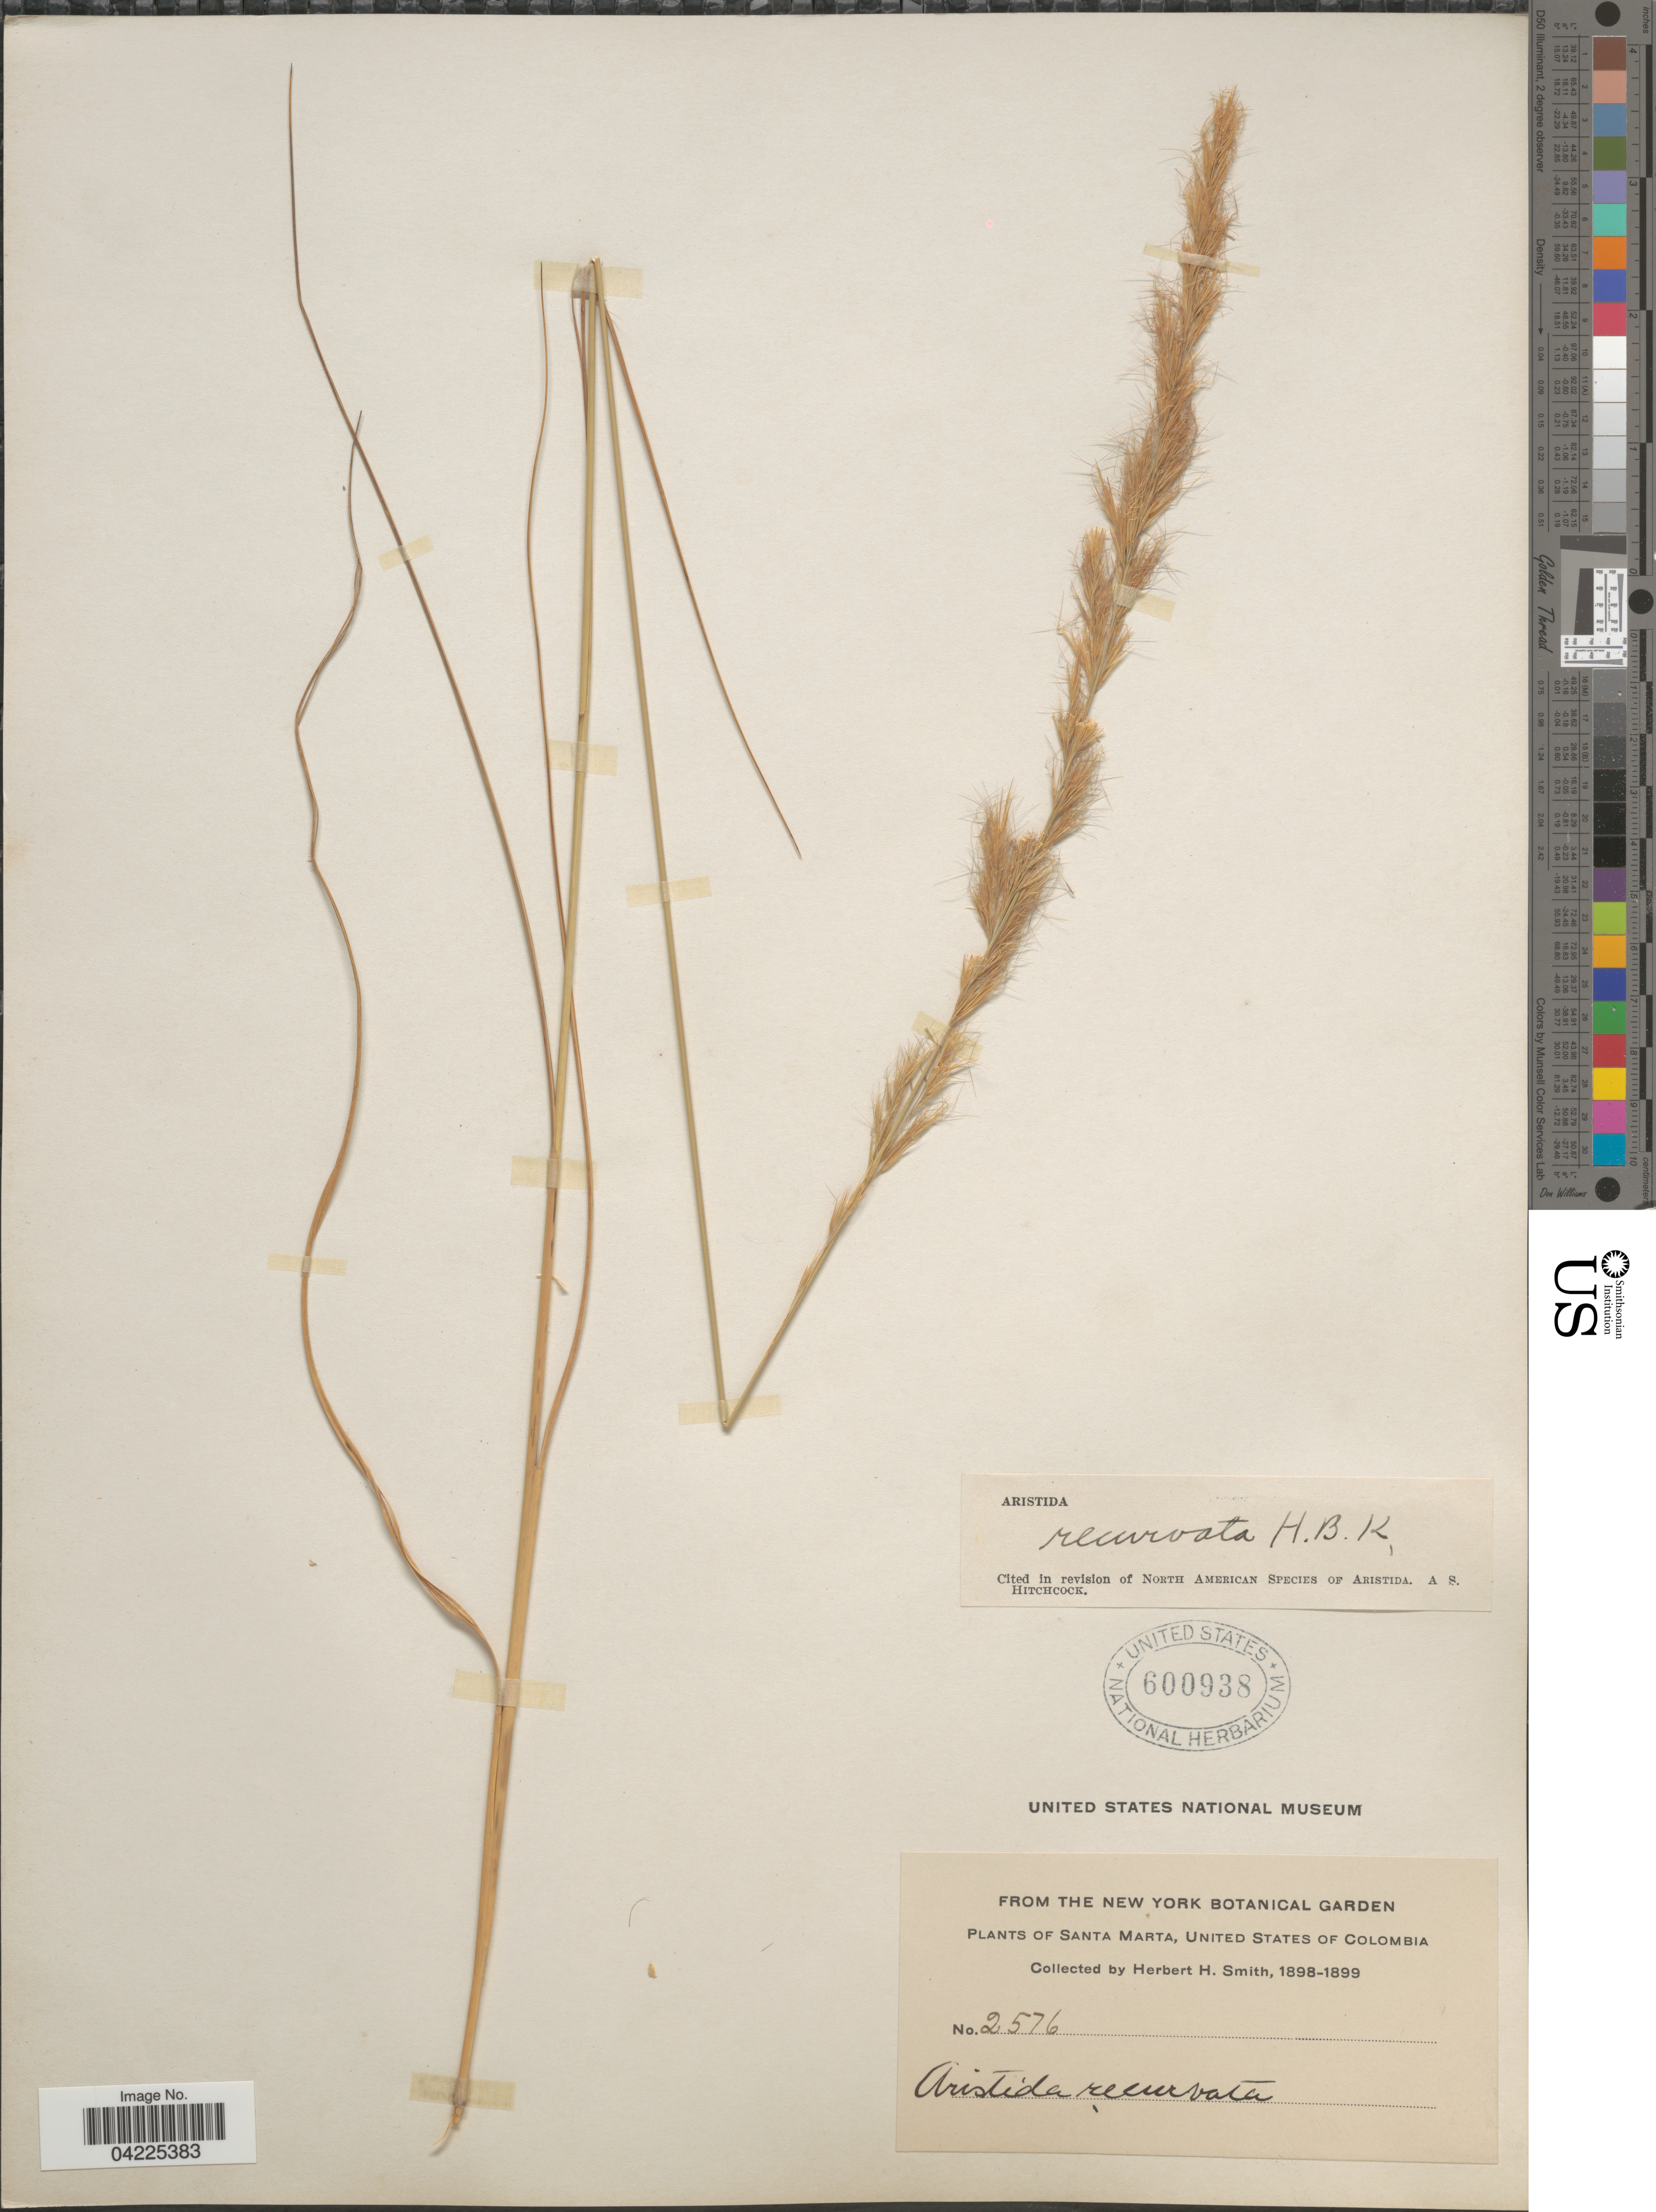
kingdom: Plantae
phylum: Tracheophyta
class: Liliopsida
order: Poales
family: Poaceae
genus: Aristida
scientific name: Aristida recurvata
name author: Kunth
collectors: Herbert H. Smith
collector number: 2576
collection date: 1898/1899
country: Colombia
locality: Santa Marta.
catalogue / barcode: US 600938